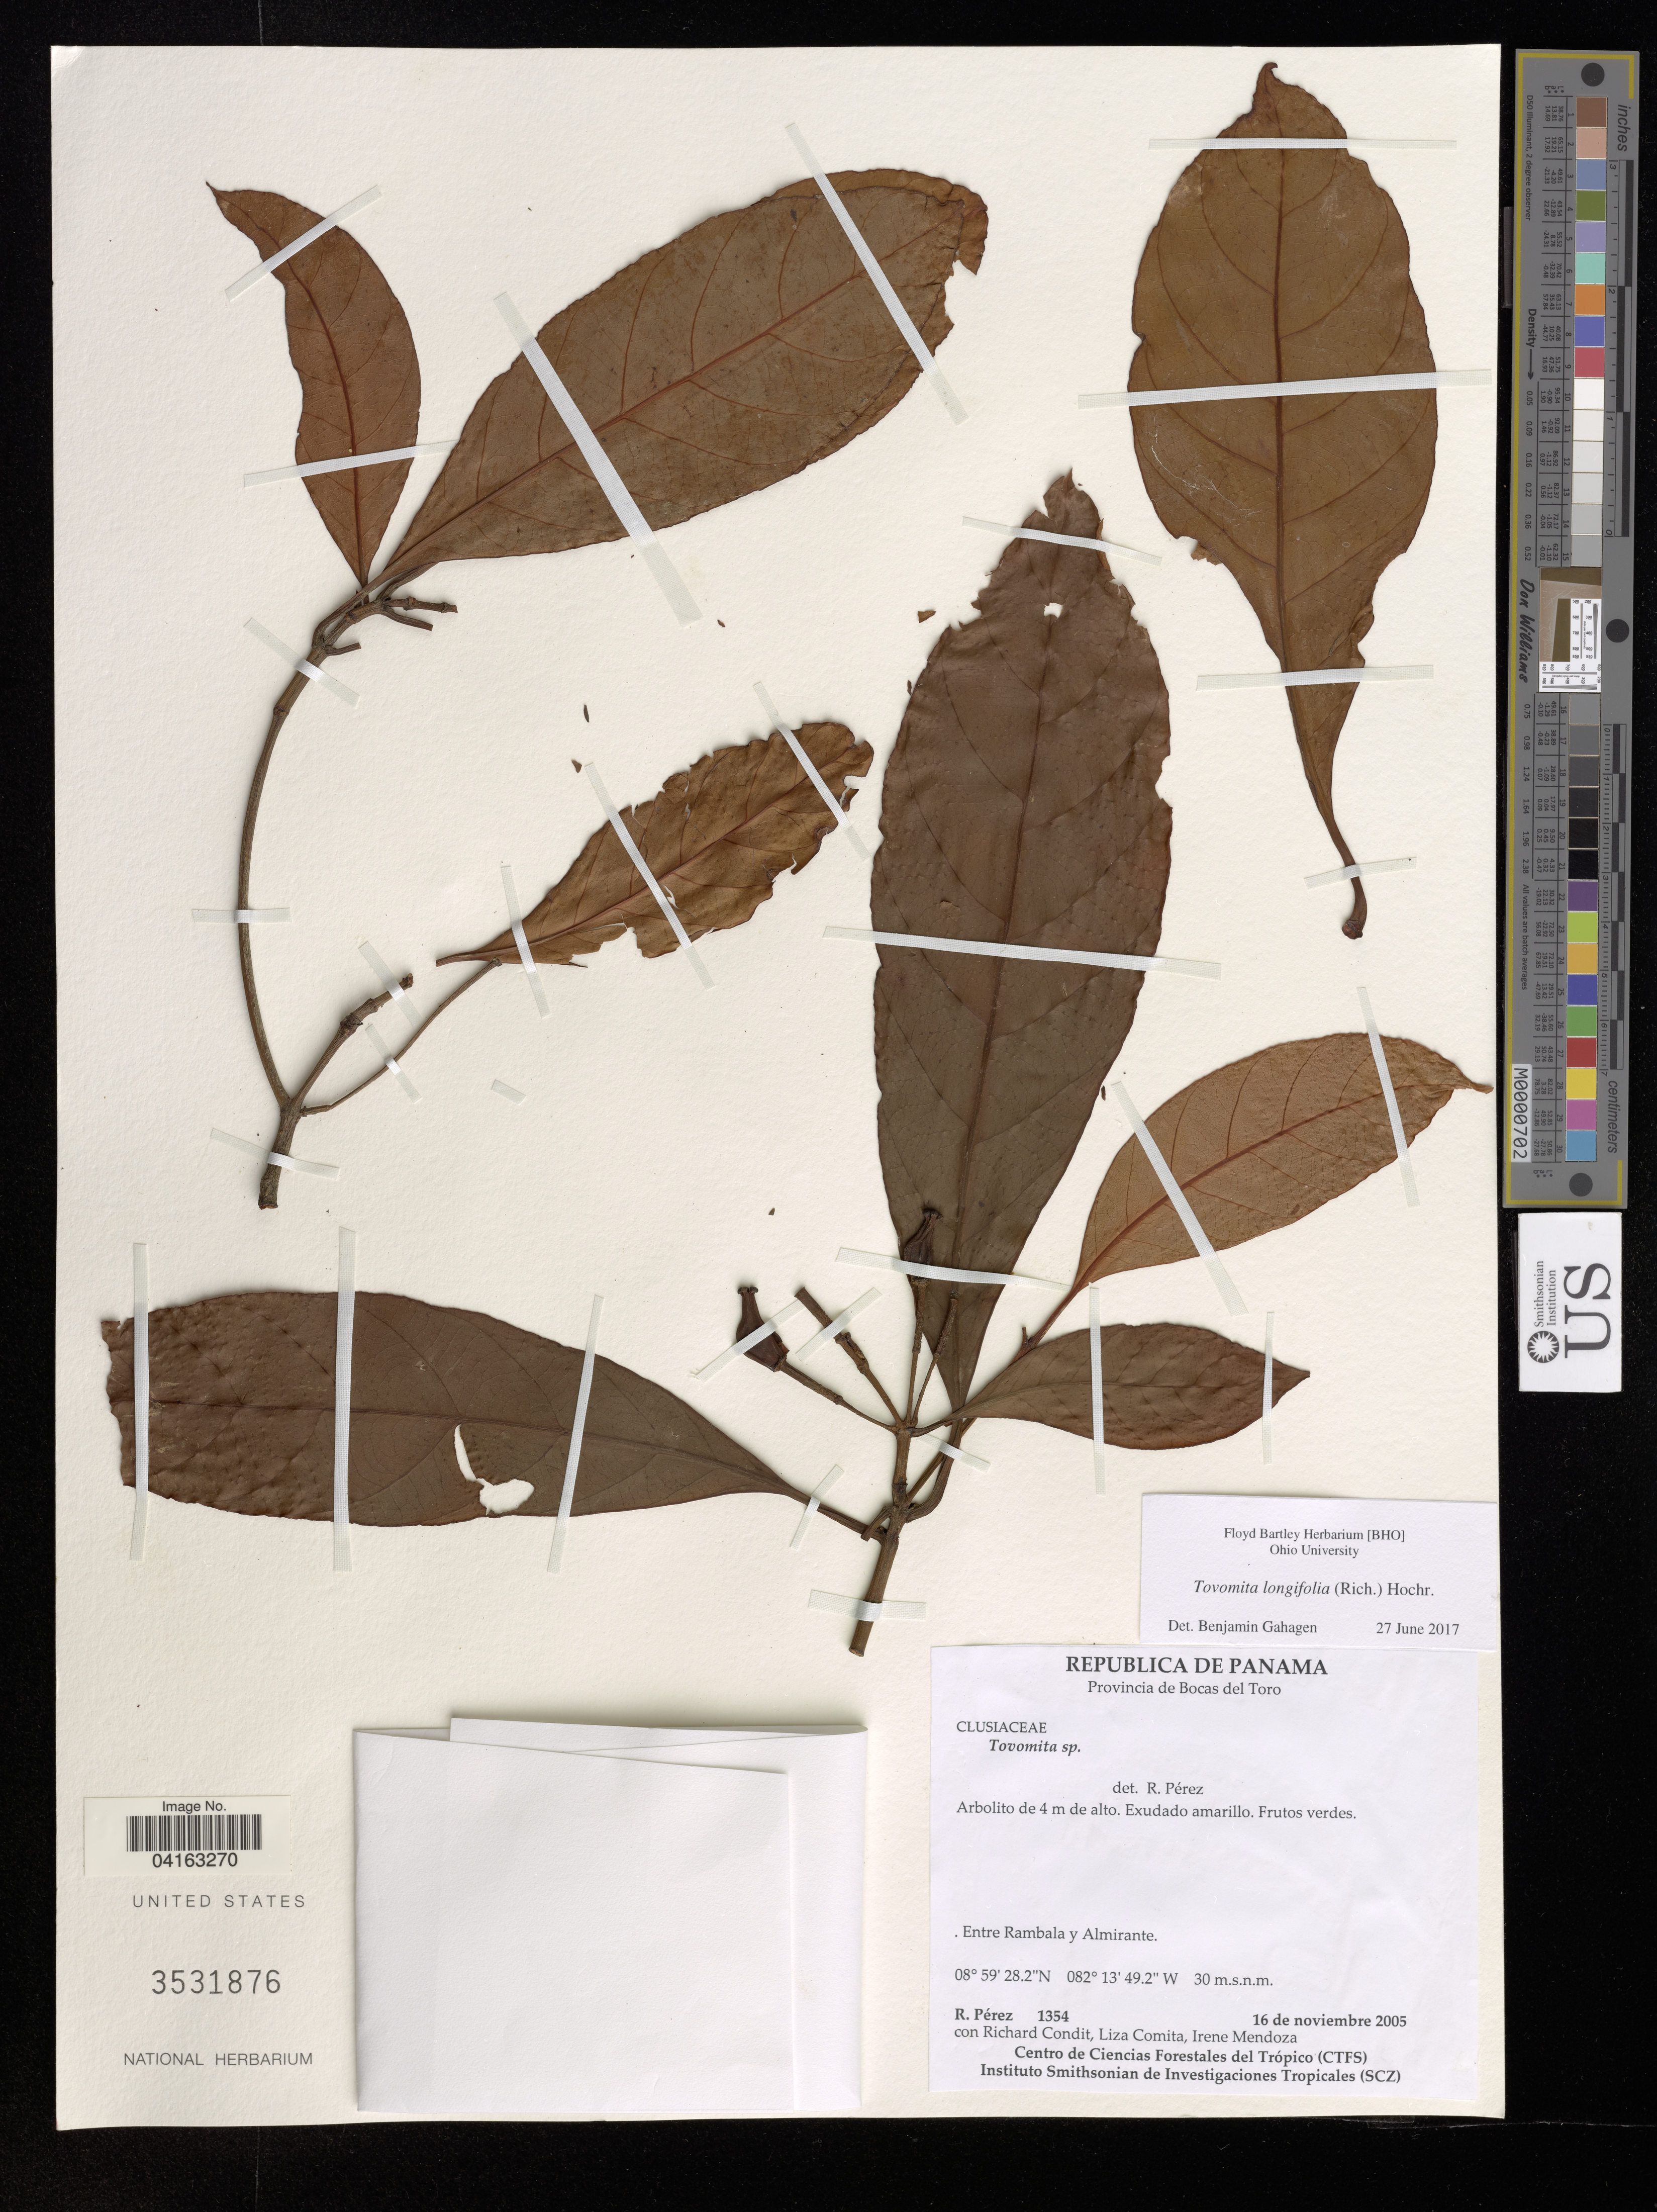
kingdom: Plantae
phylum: Tracheophyta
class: Magnoliopsida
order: Malpighiales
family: Clusiaceae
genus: Tovomita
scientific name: Tovomita longifolia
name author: (Rich.) Hochr.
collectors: R. Perez, R. Condit, L. Comita & I. Mendoza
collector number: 1354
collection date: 2005-11-16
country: Panama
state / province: Bocas del Toro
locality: Provincia de Bocas del Toro. Entre Rambala y Almirante.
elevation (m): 30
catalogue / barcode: US 3531876